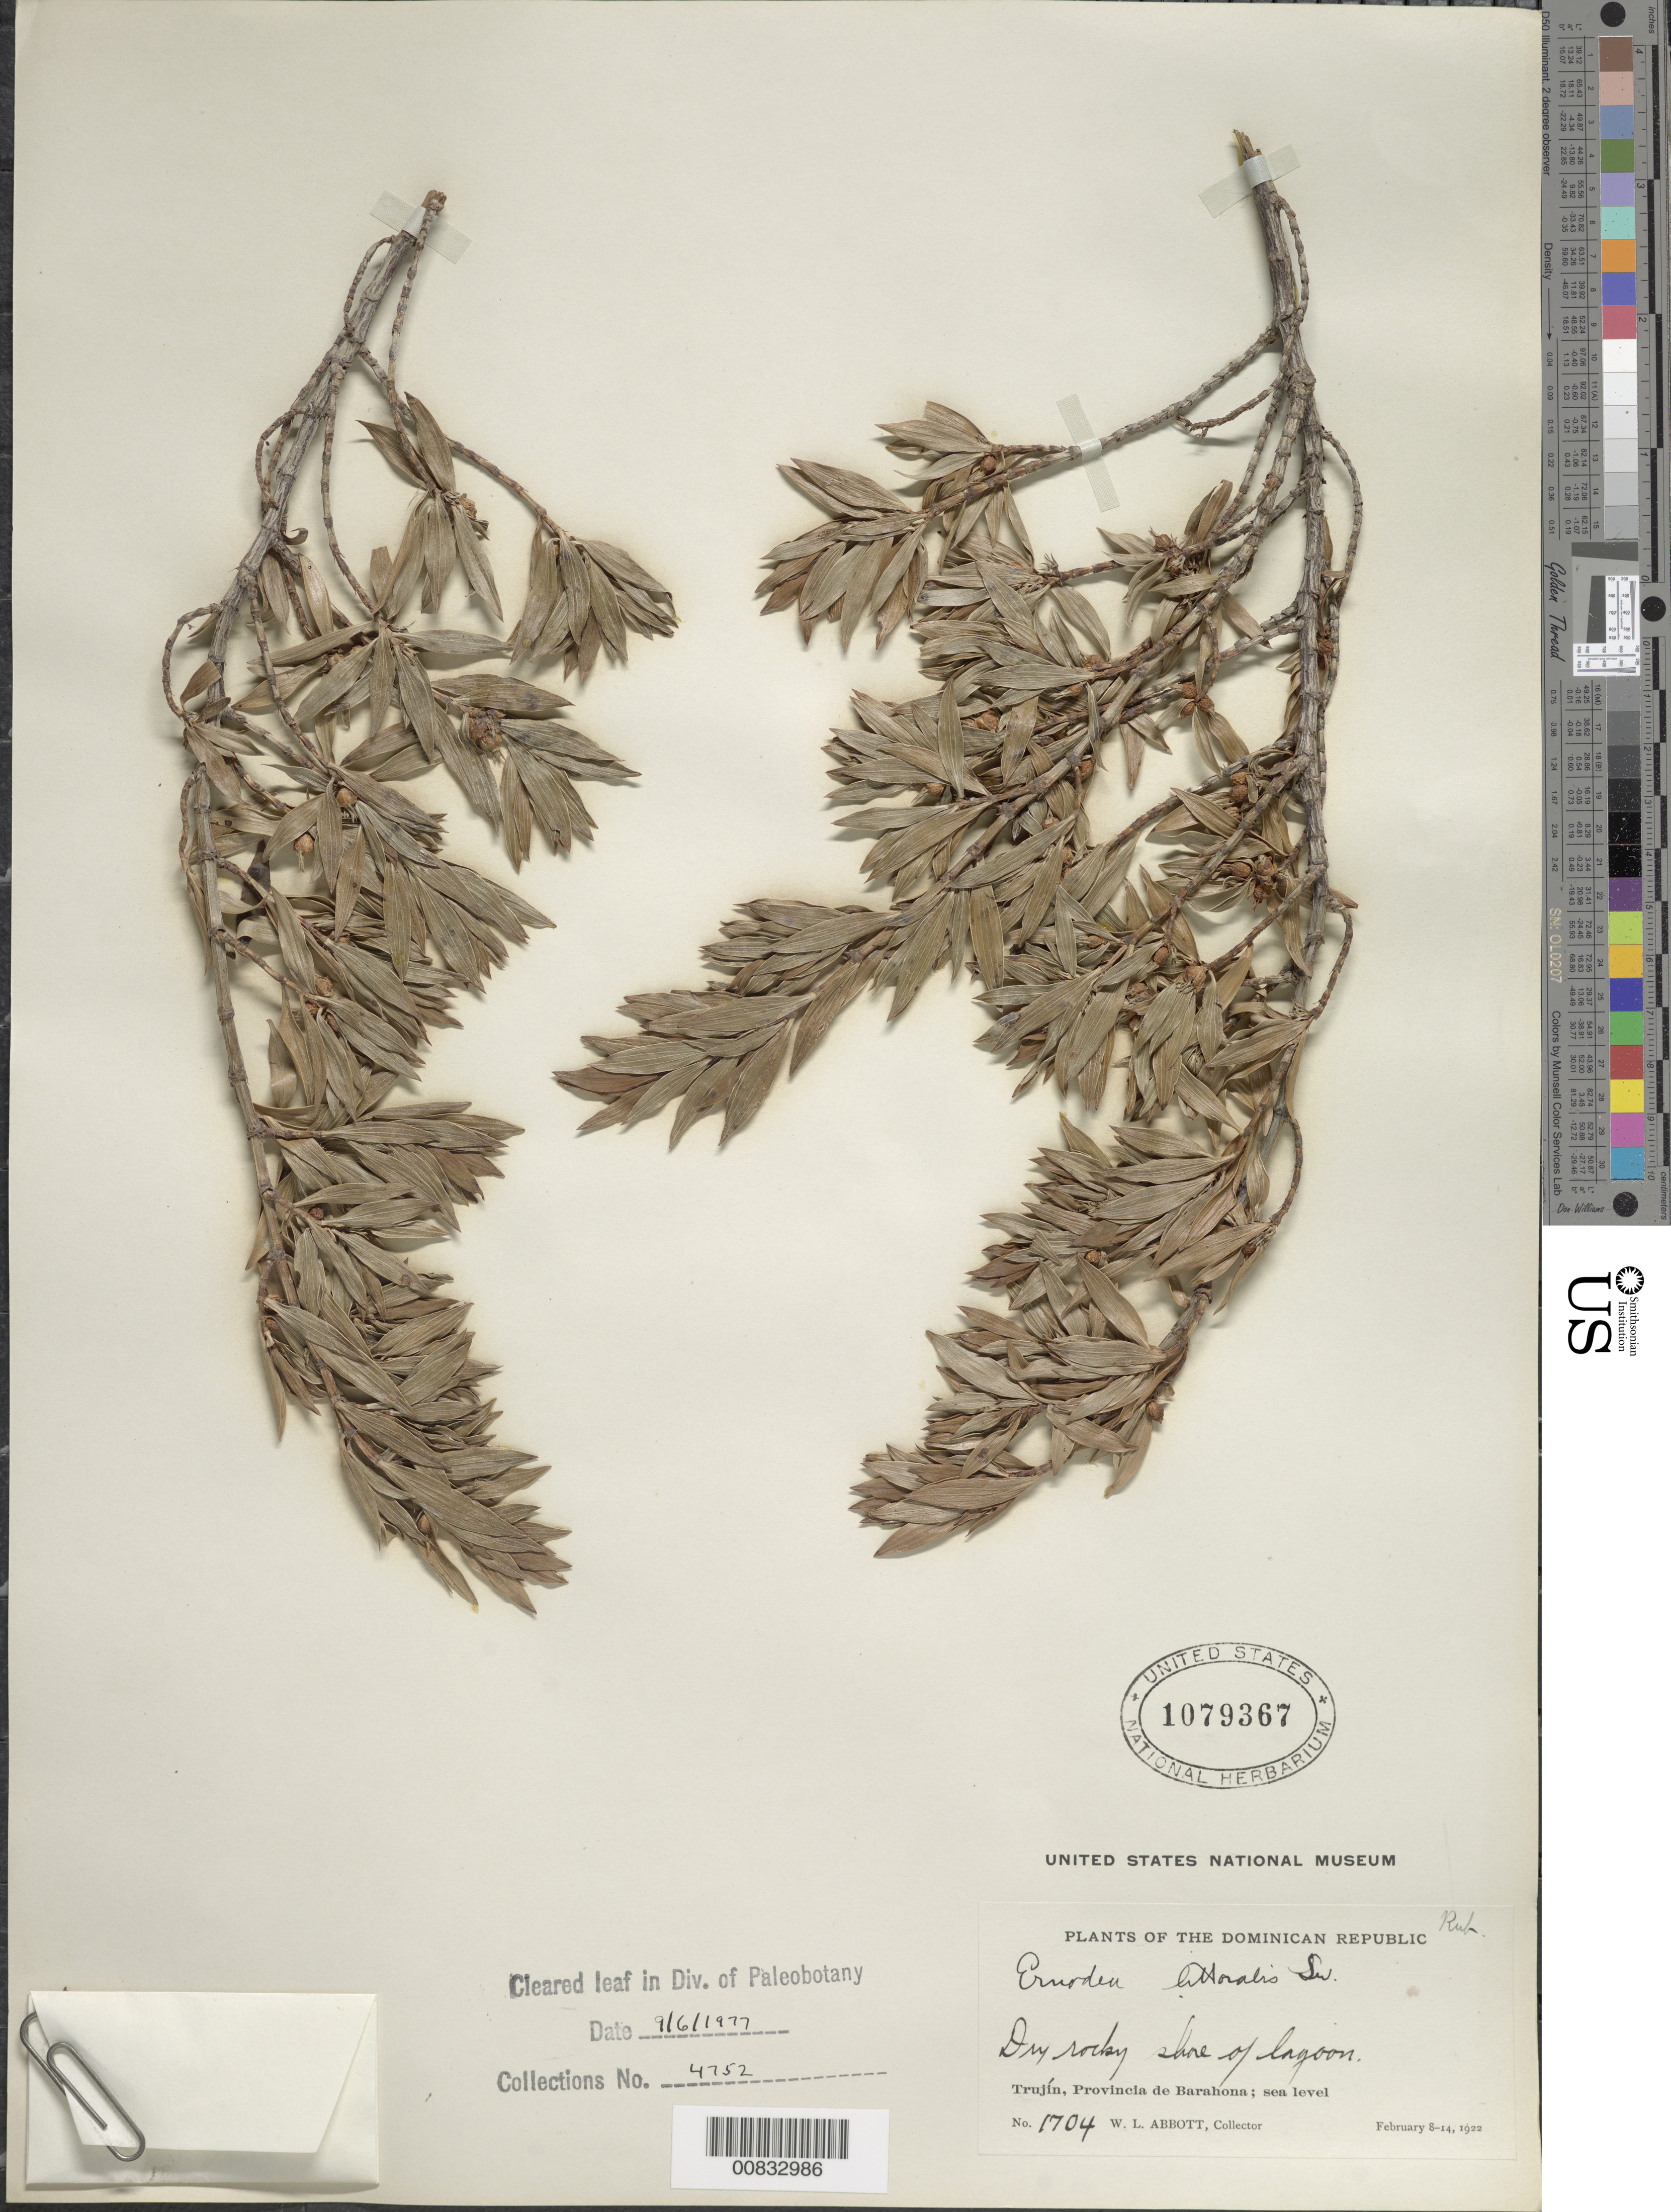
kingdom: Plantae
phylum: Tracheophyta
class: Magnoliopsida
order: Gentianales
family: Rubiaceae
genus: Ernodea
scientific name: Ernodea angusta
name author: Small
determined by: Negrón-Ortiz, V.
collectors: W. L. Abbott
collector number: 1704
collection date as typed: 08 Feb 1922 to 14 Feb 1922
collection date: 1922-02-08/1922-02-14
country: Dominican Republic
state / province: Barahona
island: Hispaniola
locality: Trujín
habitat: Dry rocky shore of lagoon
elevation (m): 0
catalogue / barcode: US 1079367